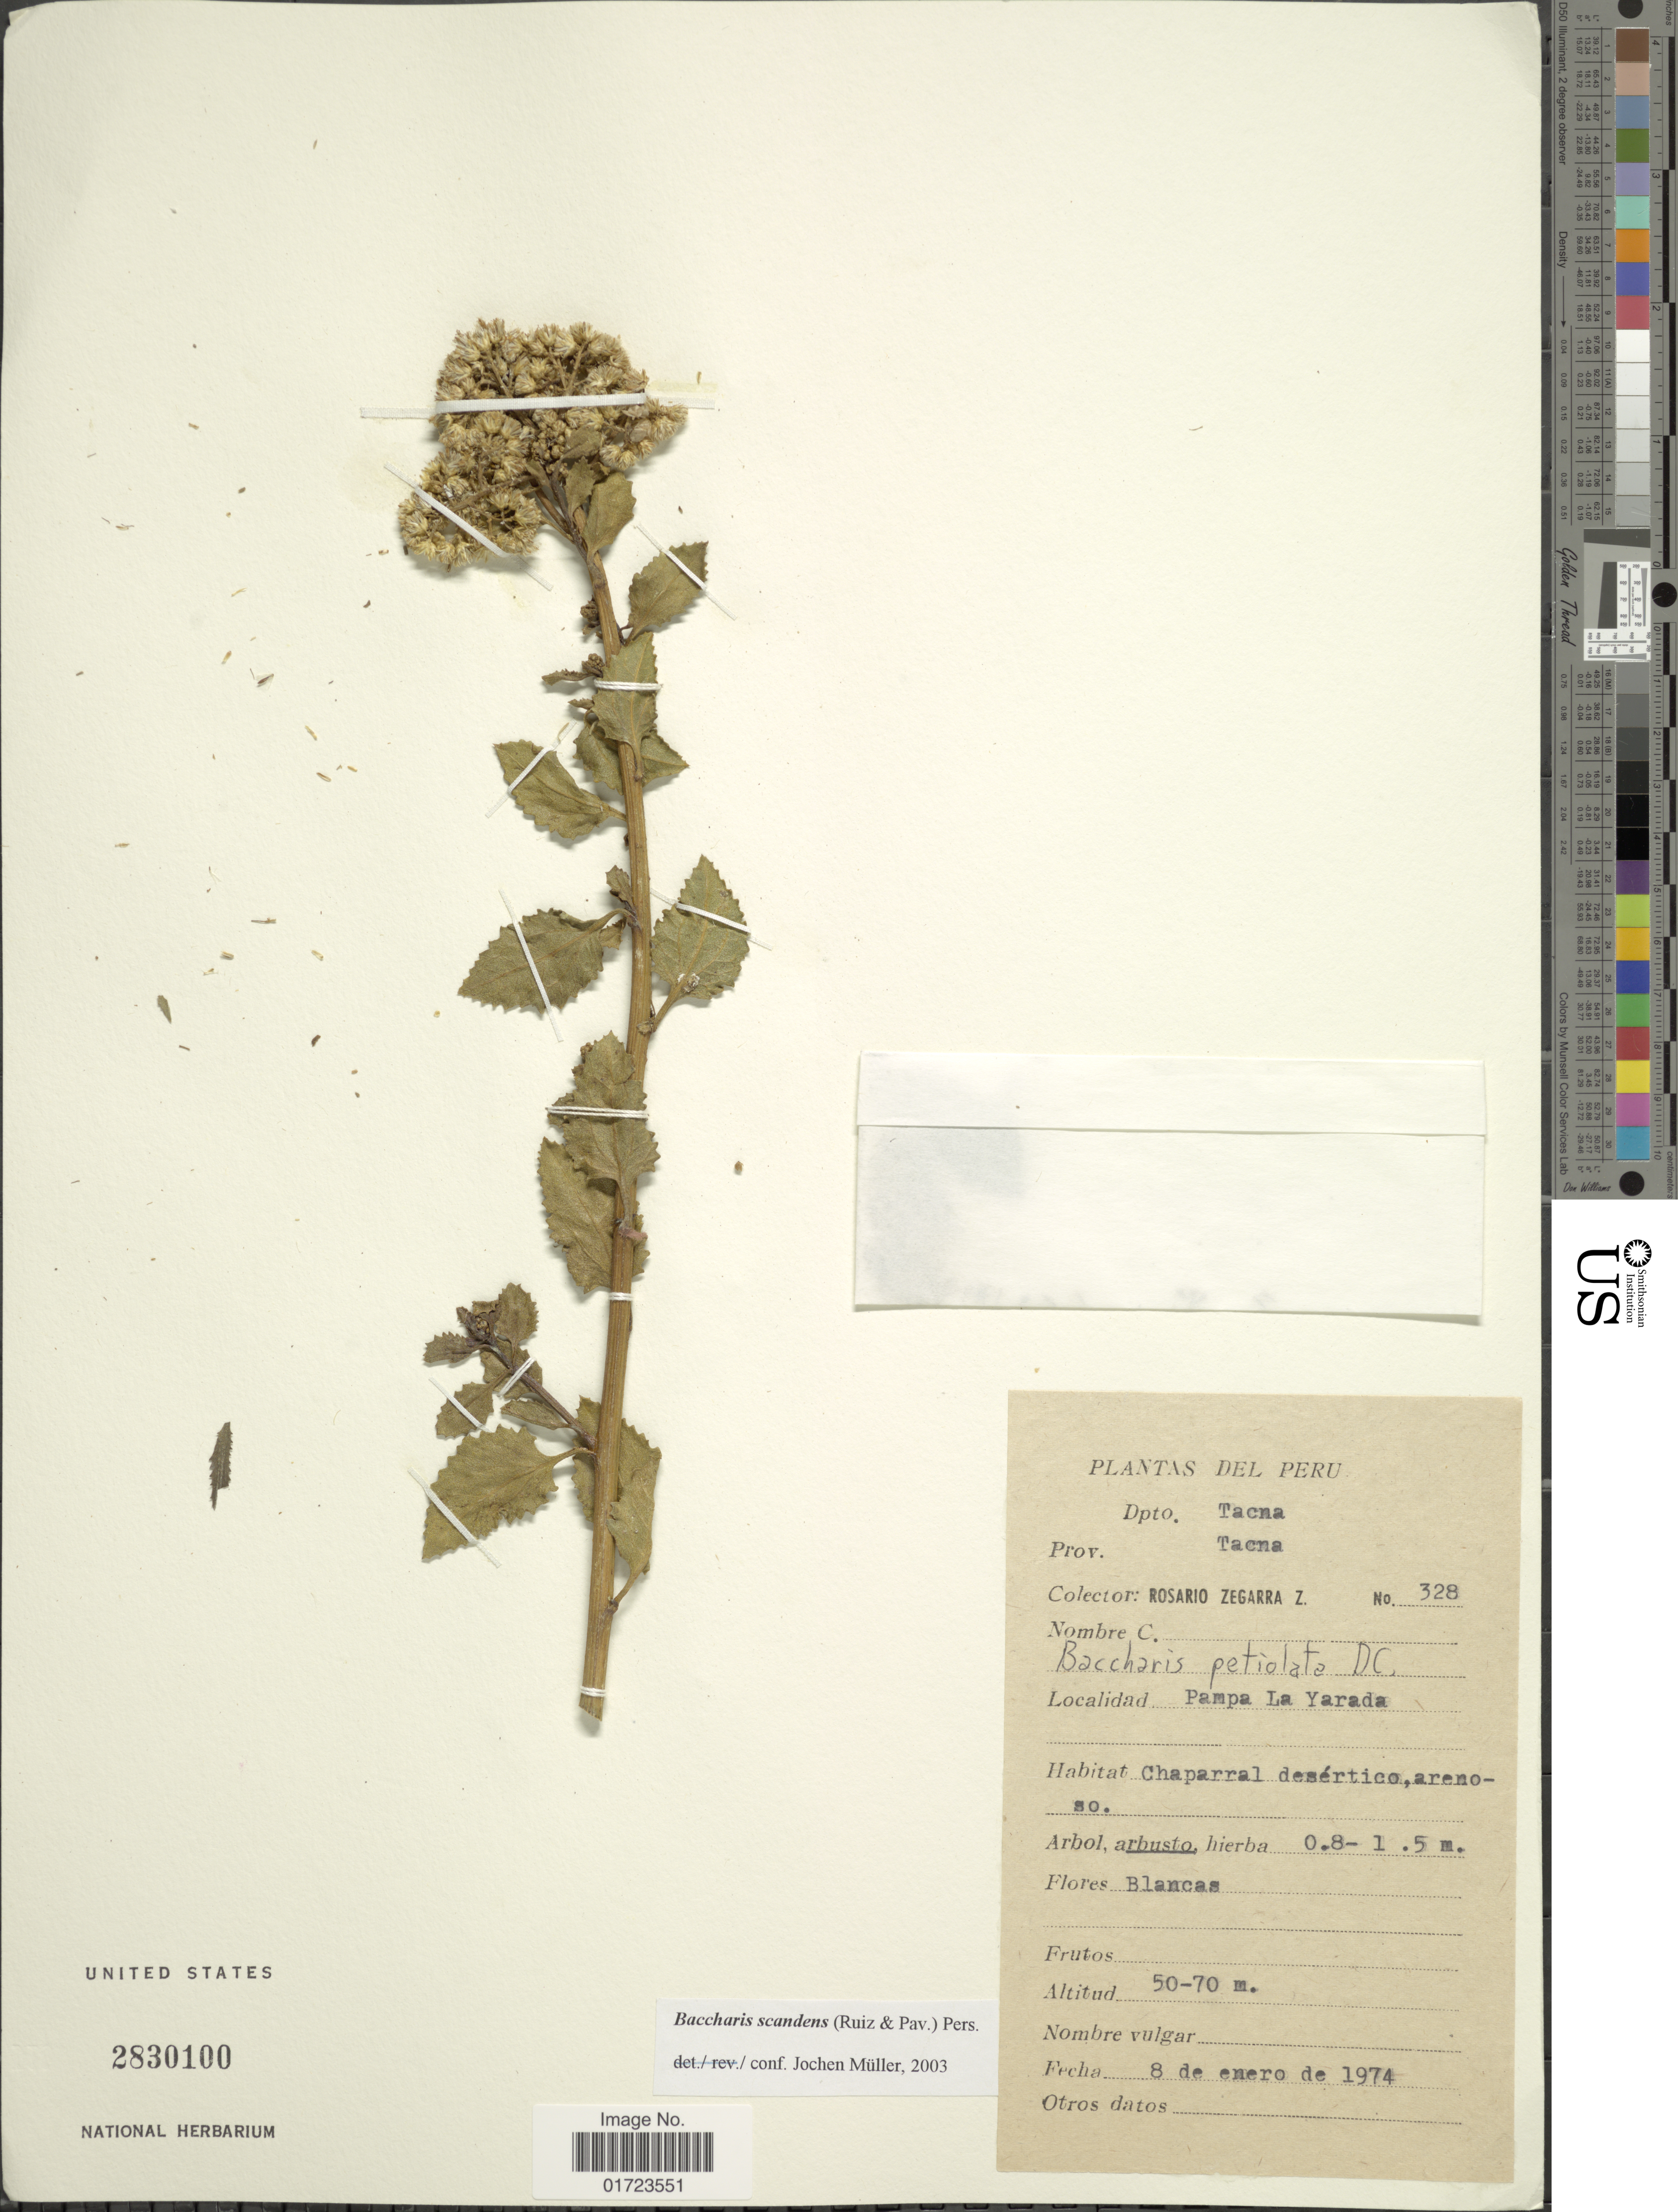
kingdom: Plantae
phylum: Tracheophyta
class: Magnoliopsida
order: Asterales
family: Asteraceae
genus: Baccharis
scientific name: Baccharis scandens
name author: (Ruiz & Pav.) Pers.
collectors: R. Zegarra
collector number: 328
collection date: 1974-01-08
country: Peru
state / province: Tacna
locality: Dpto. Tacna, Tacna, Pampa La Yarada.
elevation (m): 50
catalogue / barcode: US 2830100